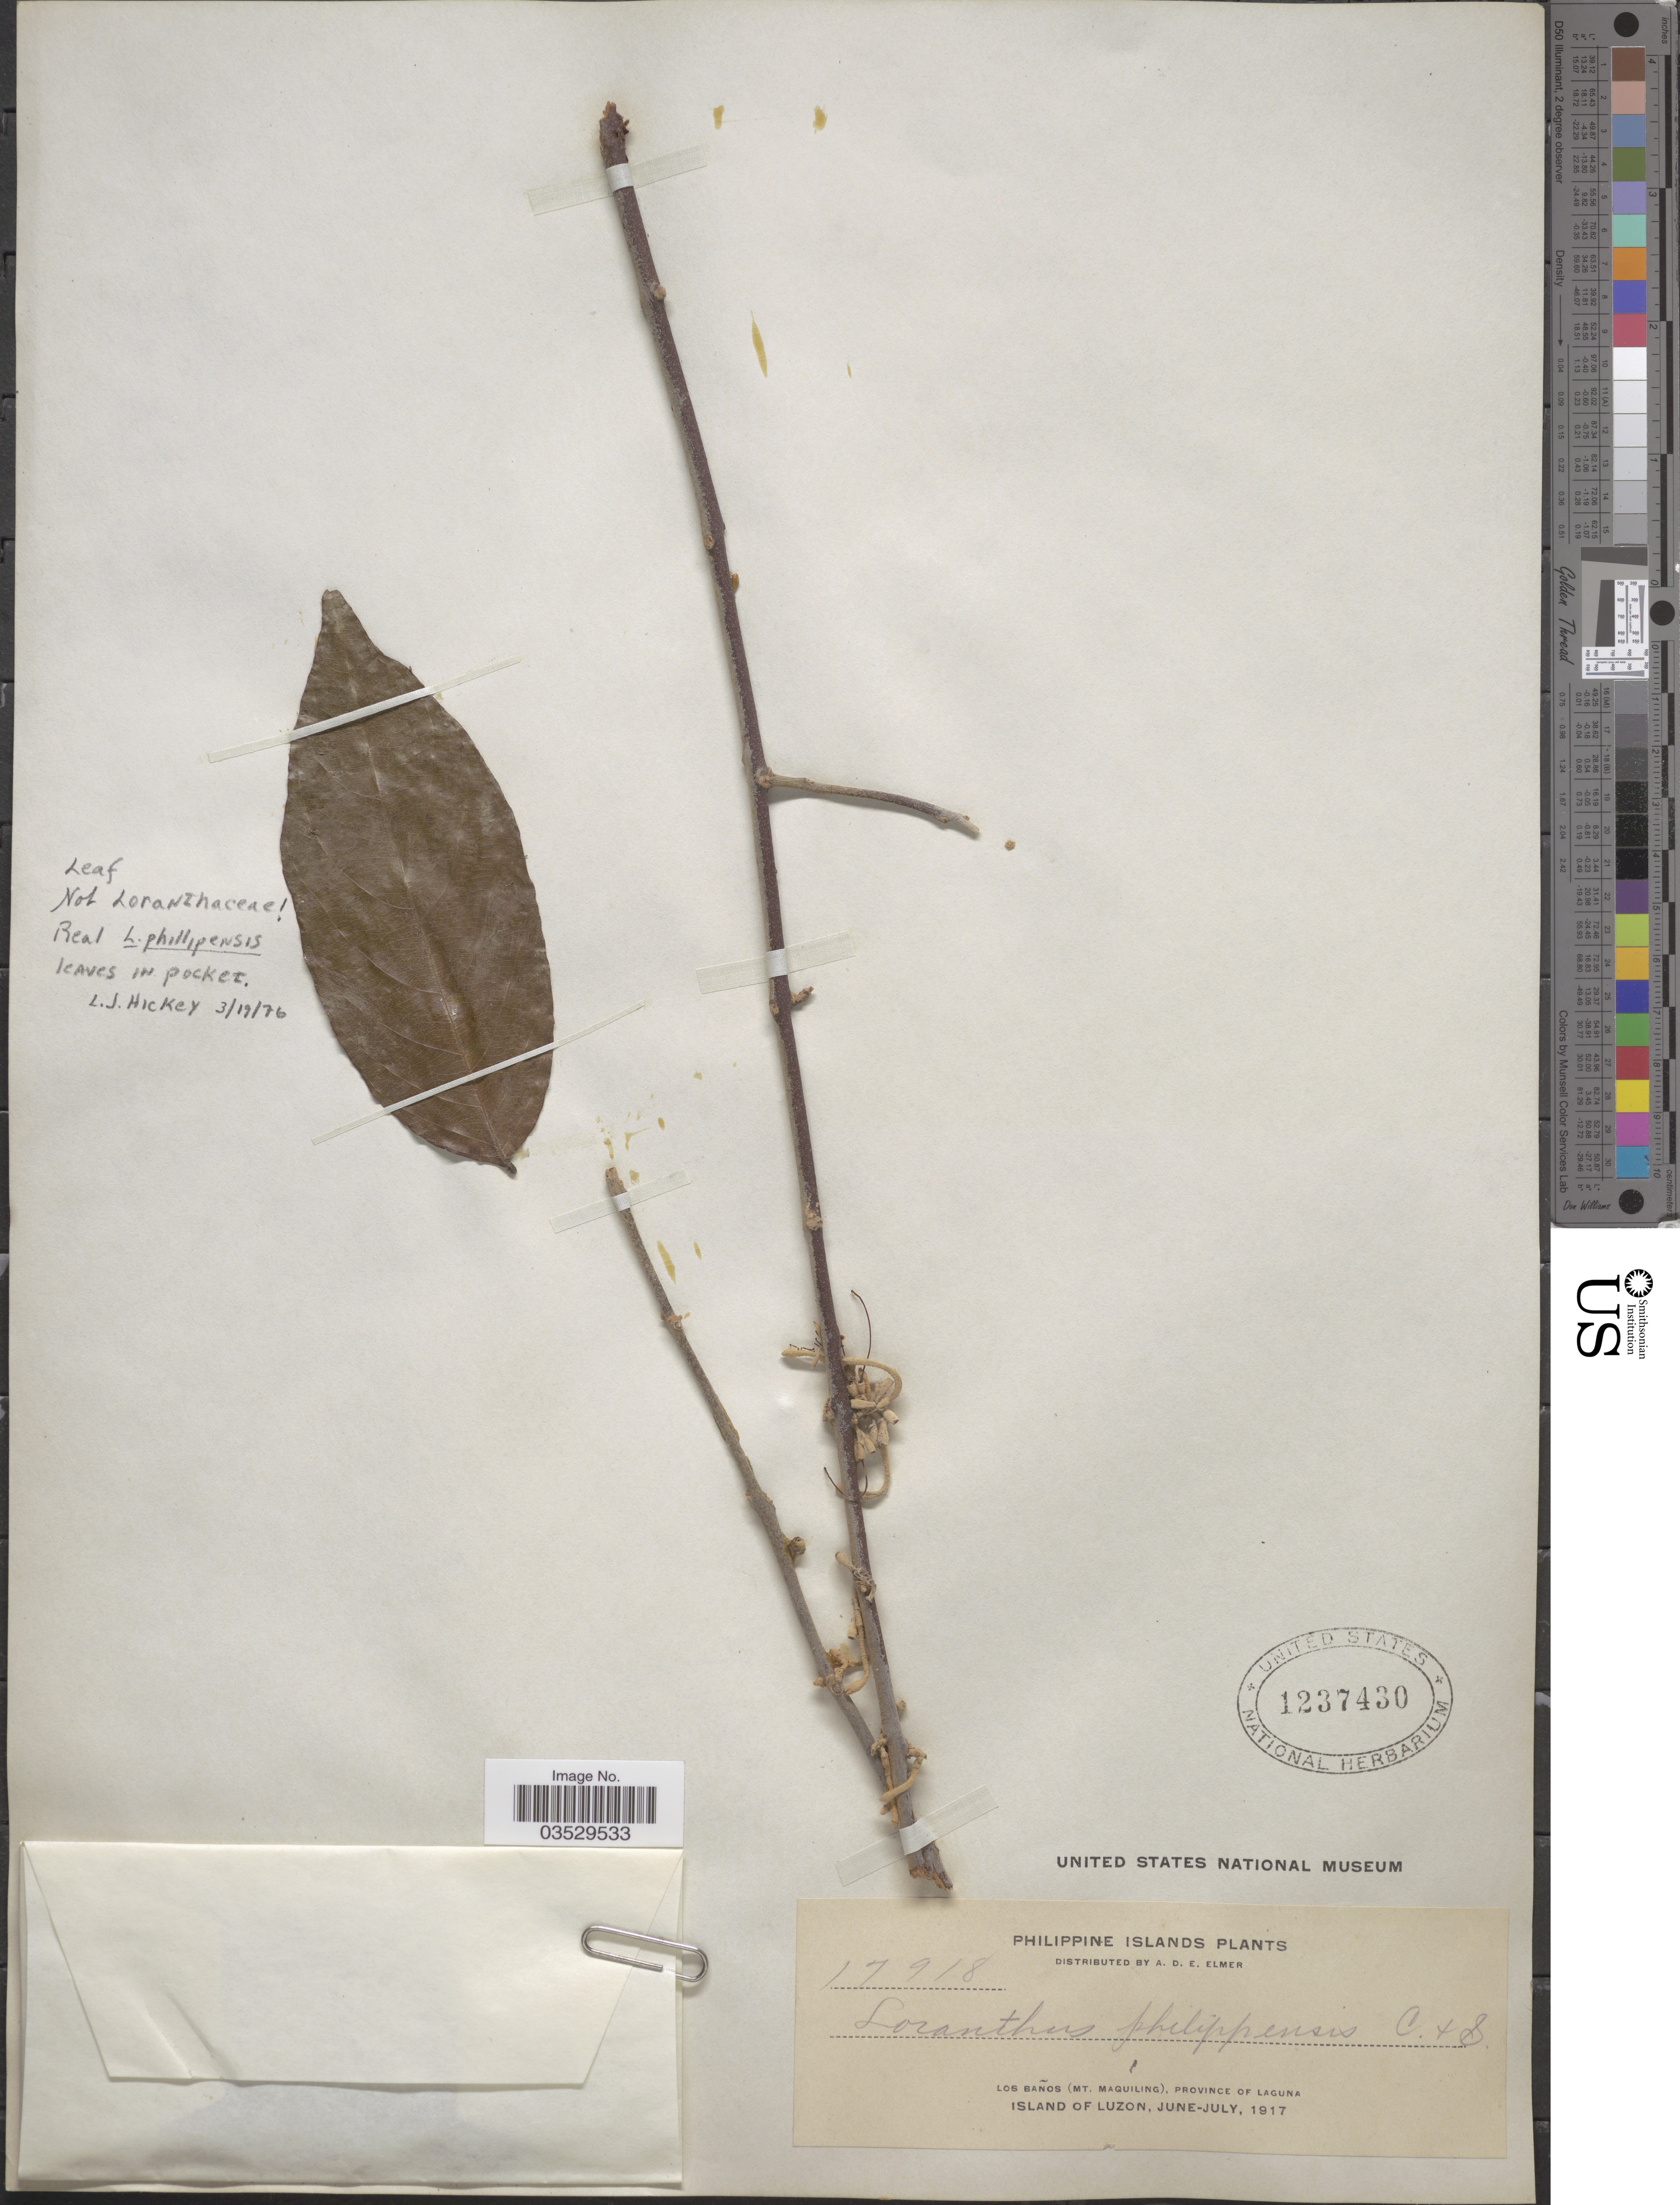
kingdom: Plantae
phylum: Tracheophyta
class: Magnoliopsida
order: Santalales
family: Loranthaceae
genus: Scurrula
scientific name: Scurrula atropurpurea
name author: (Blume) Danser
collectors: A. D. E. Elmer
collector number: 17918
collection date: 1917-06/1917-07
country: Philippines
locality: Los Baños (Mt. Maquiling), Province of Laguna Island of Luzon.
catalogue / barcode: US 1237430